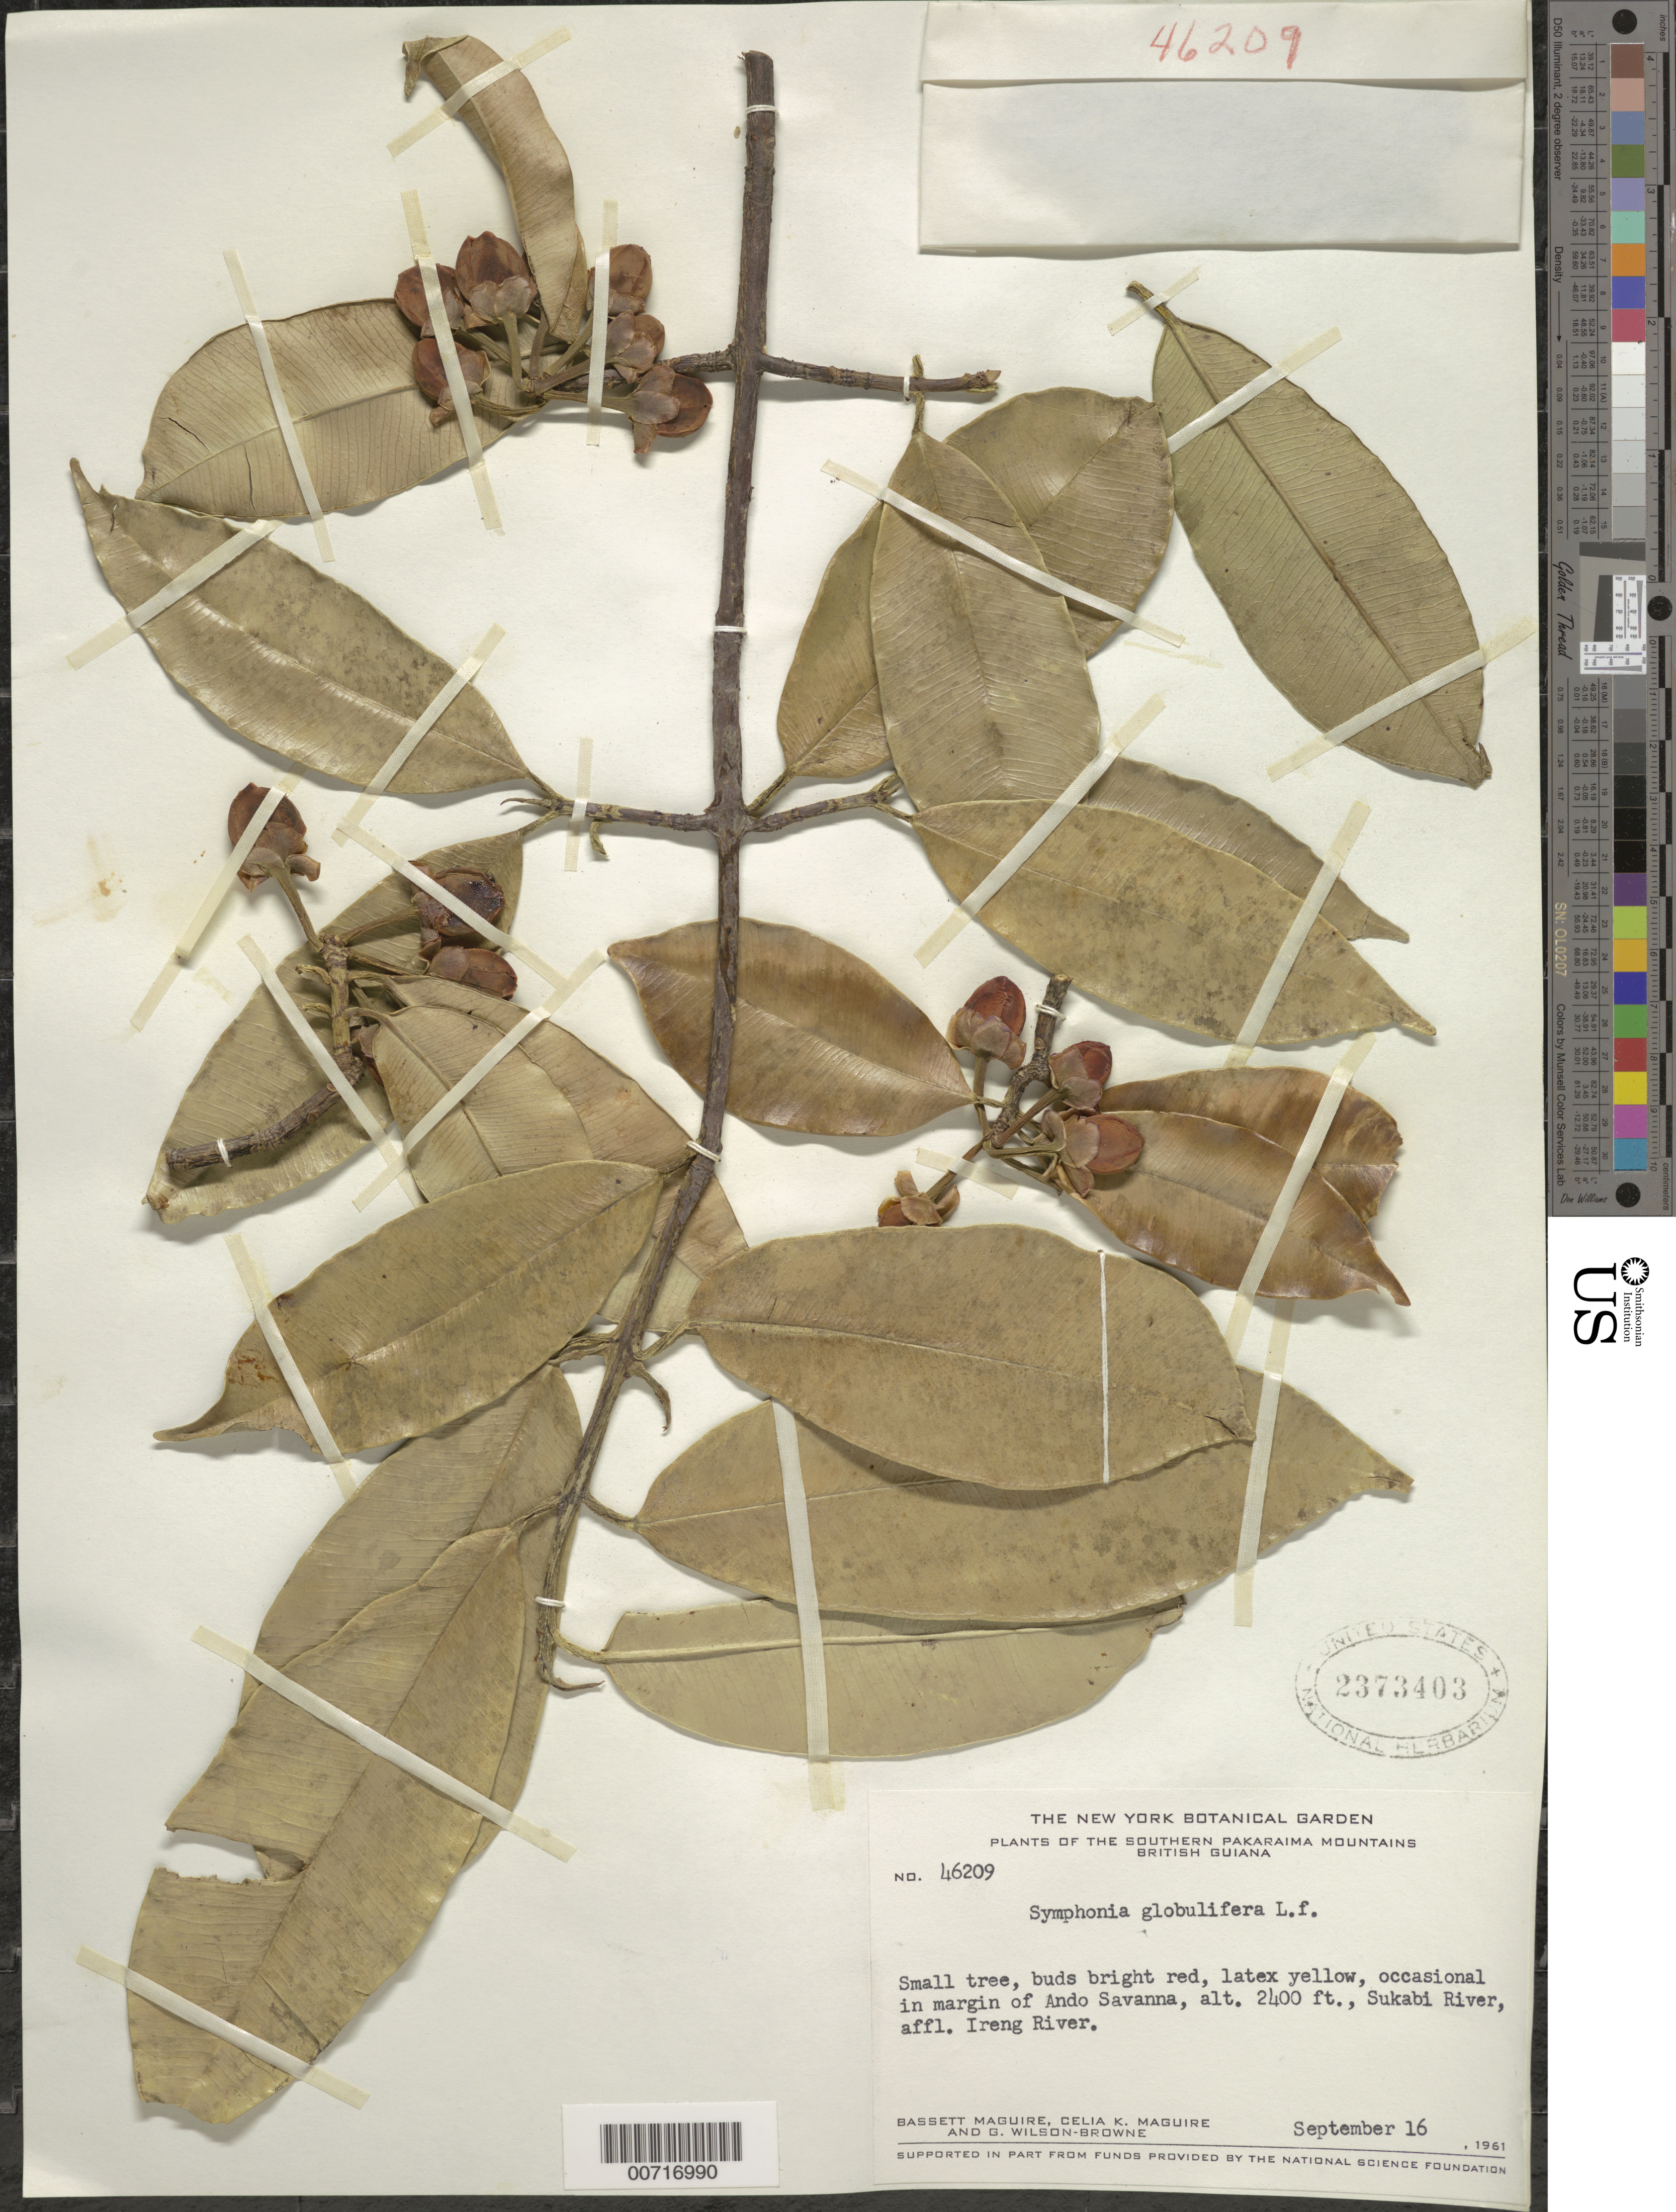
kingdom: Plantae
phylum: Tracheophyta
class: Magnoliopsida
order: Malpighiales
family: Clusiaceae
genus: Symphonia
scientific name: Symphonia globulifera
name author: L. f.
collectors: B. Maguire, C. K. Maguire & G. Wilson-Browne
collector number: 46209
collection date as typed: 16-Sep-61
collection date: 1961-09-16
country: Guyana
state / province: Potaro-Siparuni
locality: Pakaraima Mts., Ando Savanna, Sukabi River, affl. Ireng River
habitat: Margin of savanna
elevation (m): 732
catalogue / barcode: US 2373403